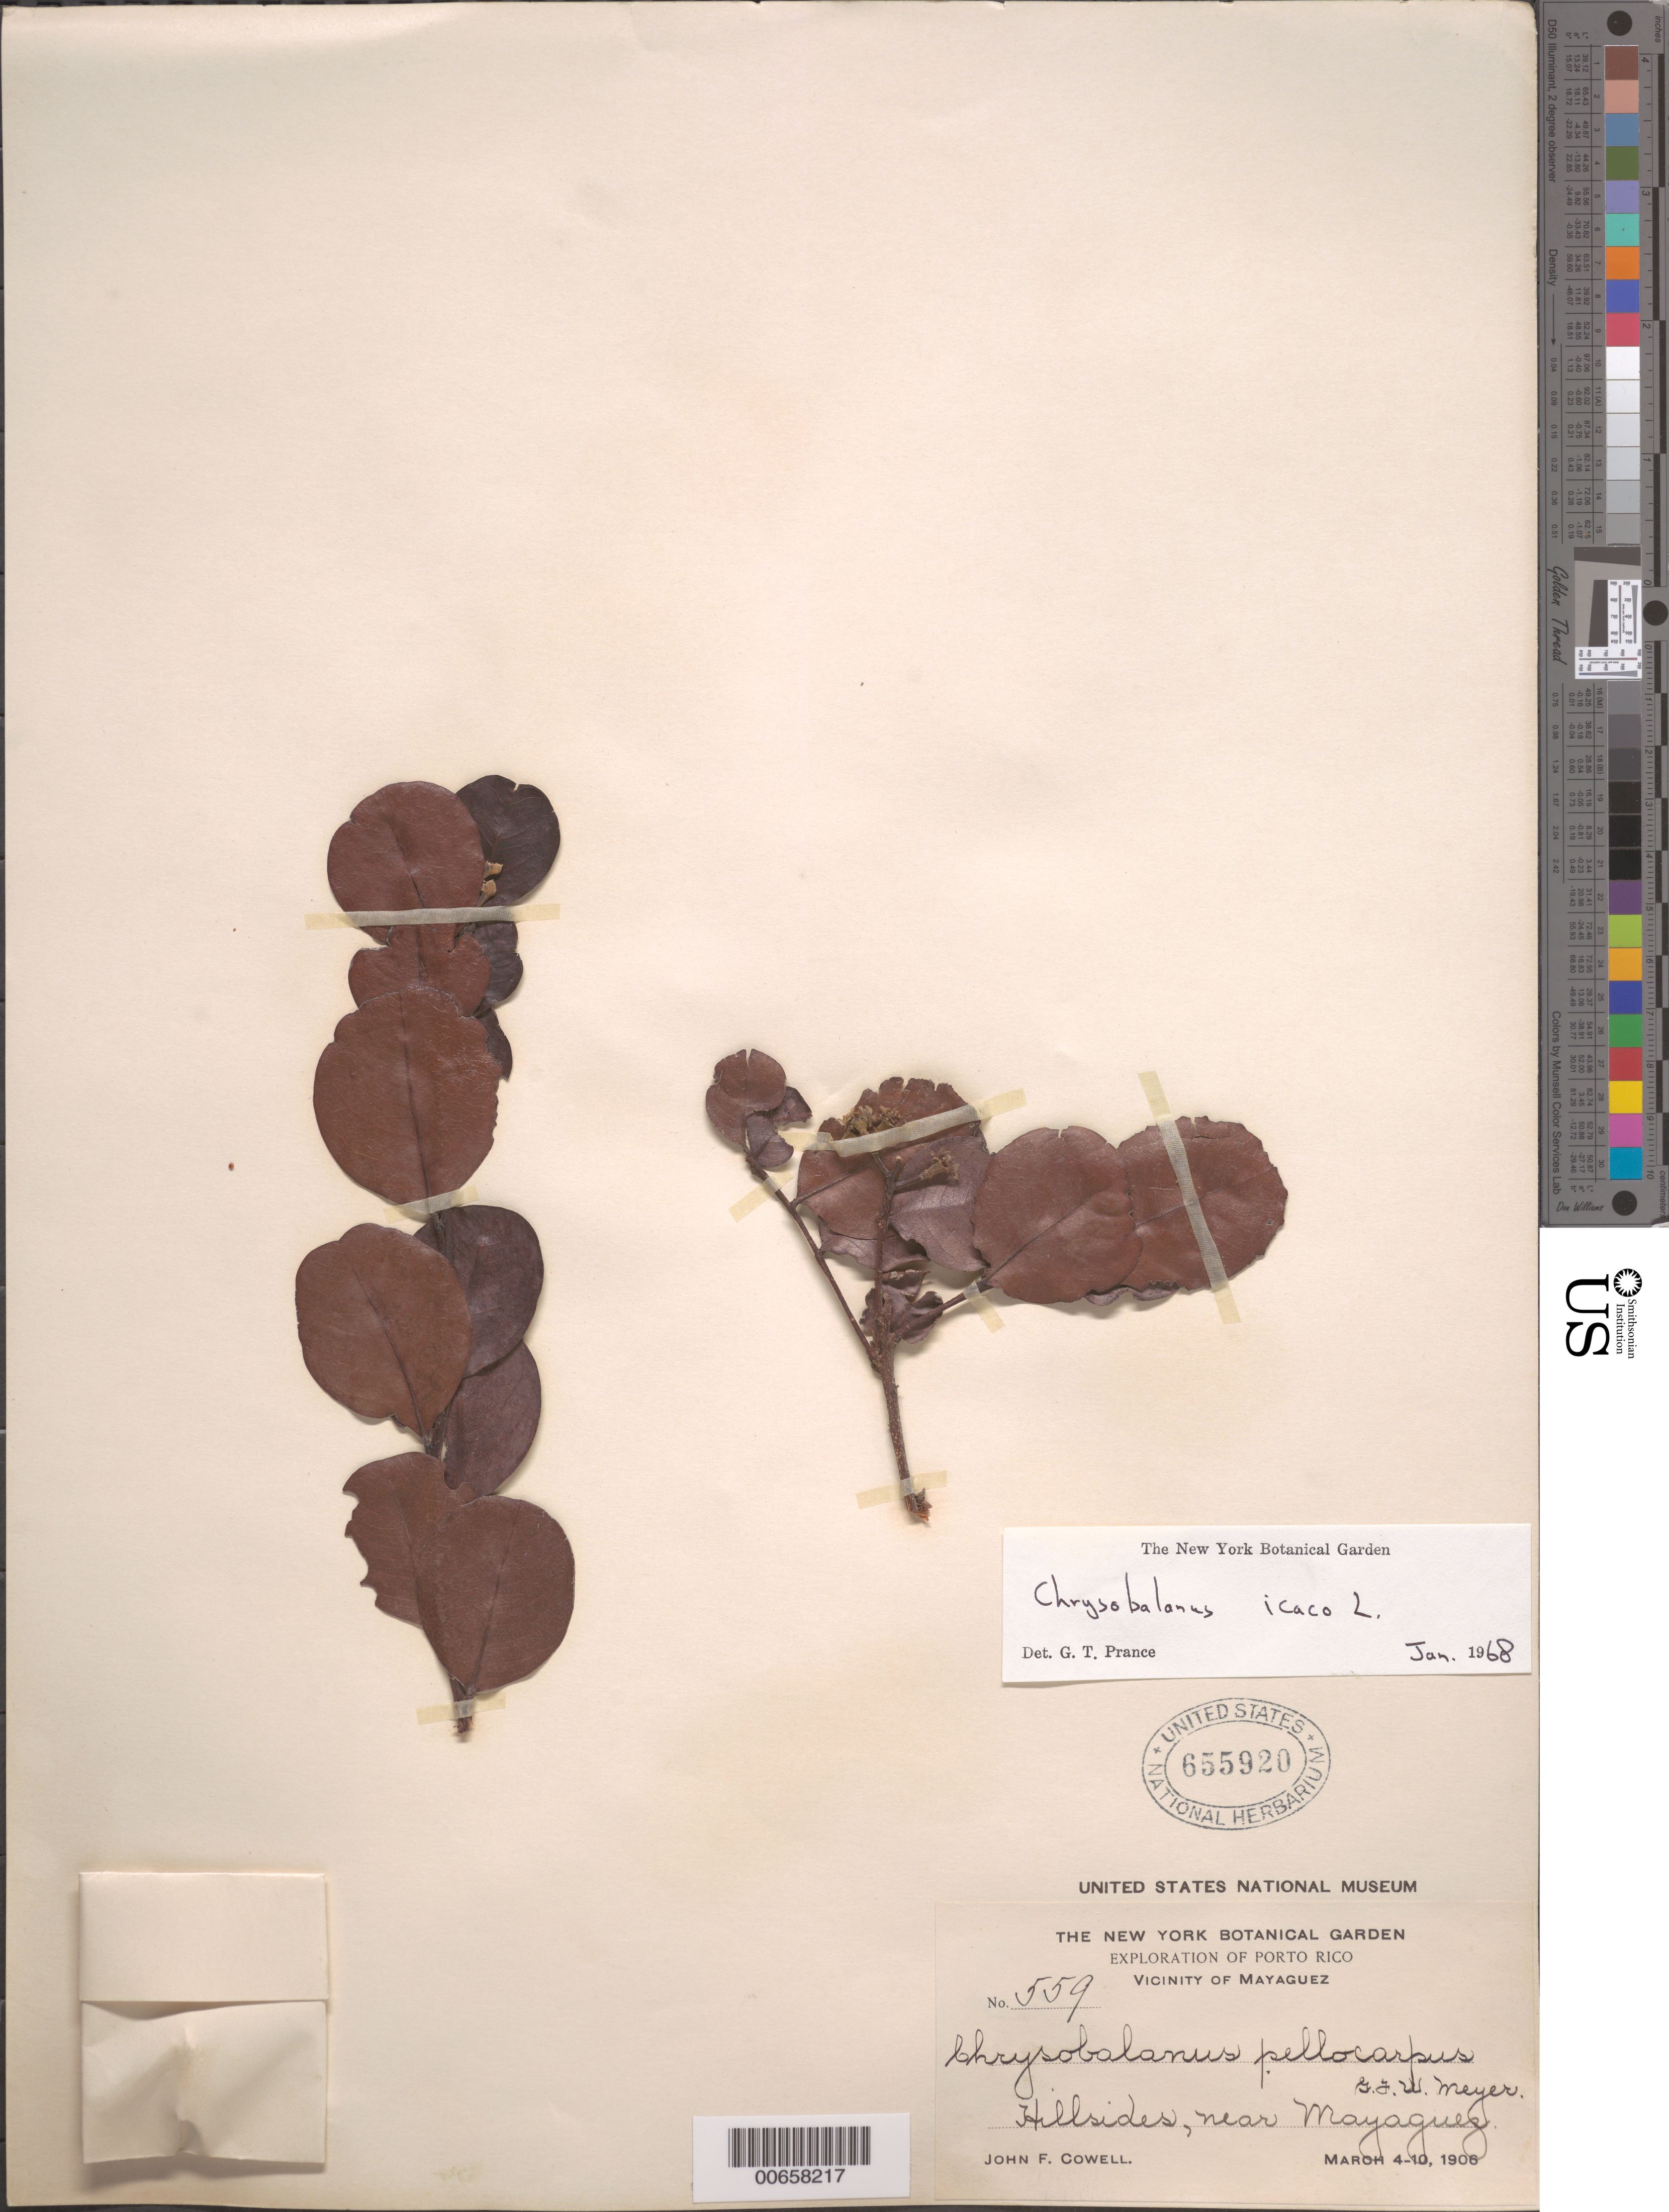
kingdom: Plantae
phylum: Tracheophyta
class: Magnoliopsida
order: Malpighiales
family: Chrysobalanaceae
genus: Chrysobalanus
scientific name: Chrysobalanus icaco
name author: L.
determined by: Prance, G. T.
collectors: J. F. Cowell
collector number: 559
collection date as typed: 04 Mar 1906 to 10 Mar 1906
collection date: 1906-03-04/1906-03-10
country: Puerto Rico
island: Greater Antilles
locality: Mayaguez, vic of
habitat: Hillsides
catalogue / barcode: US 655920